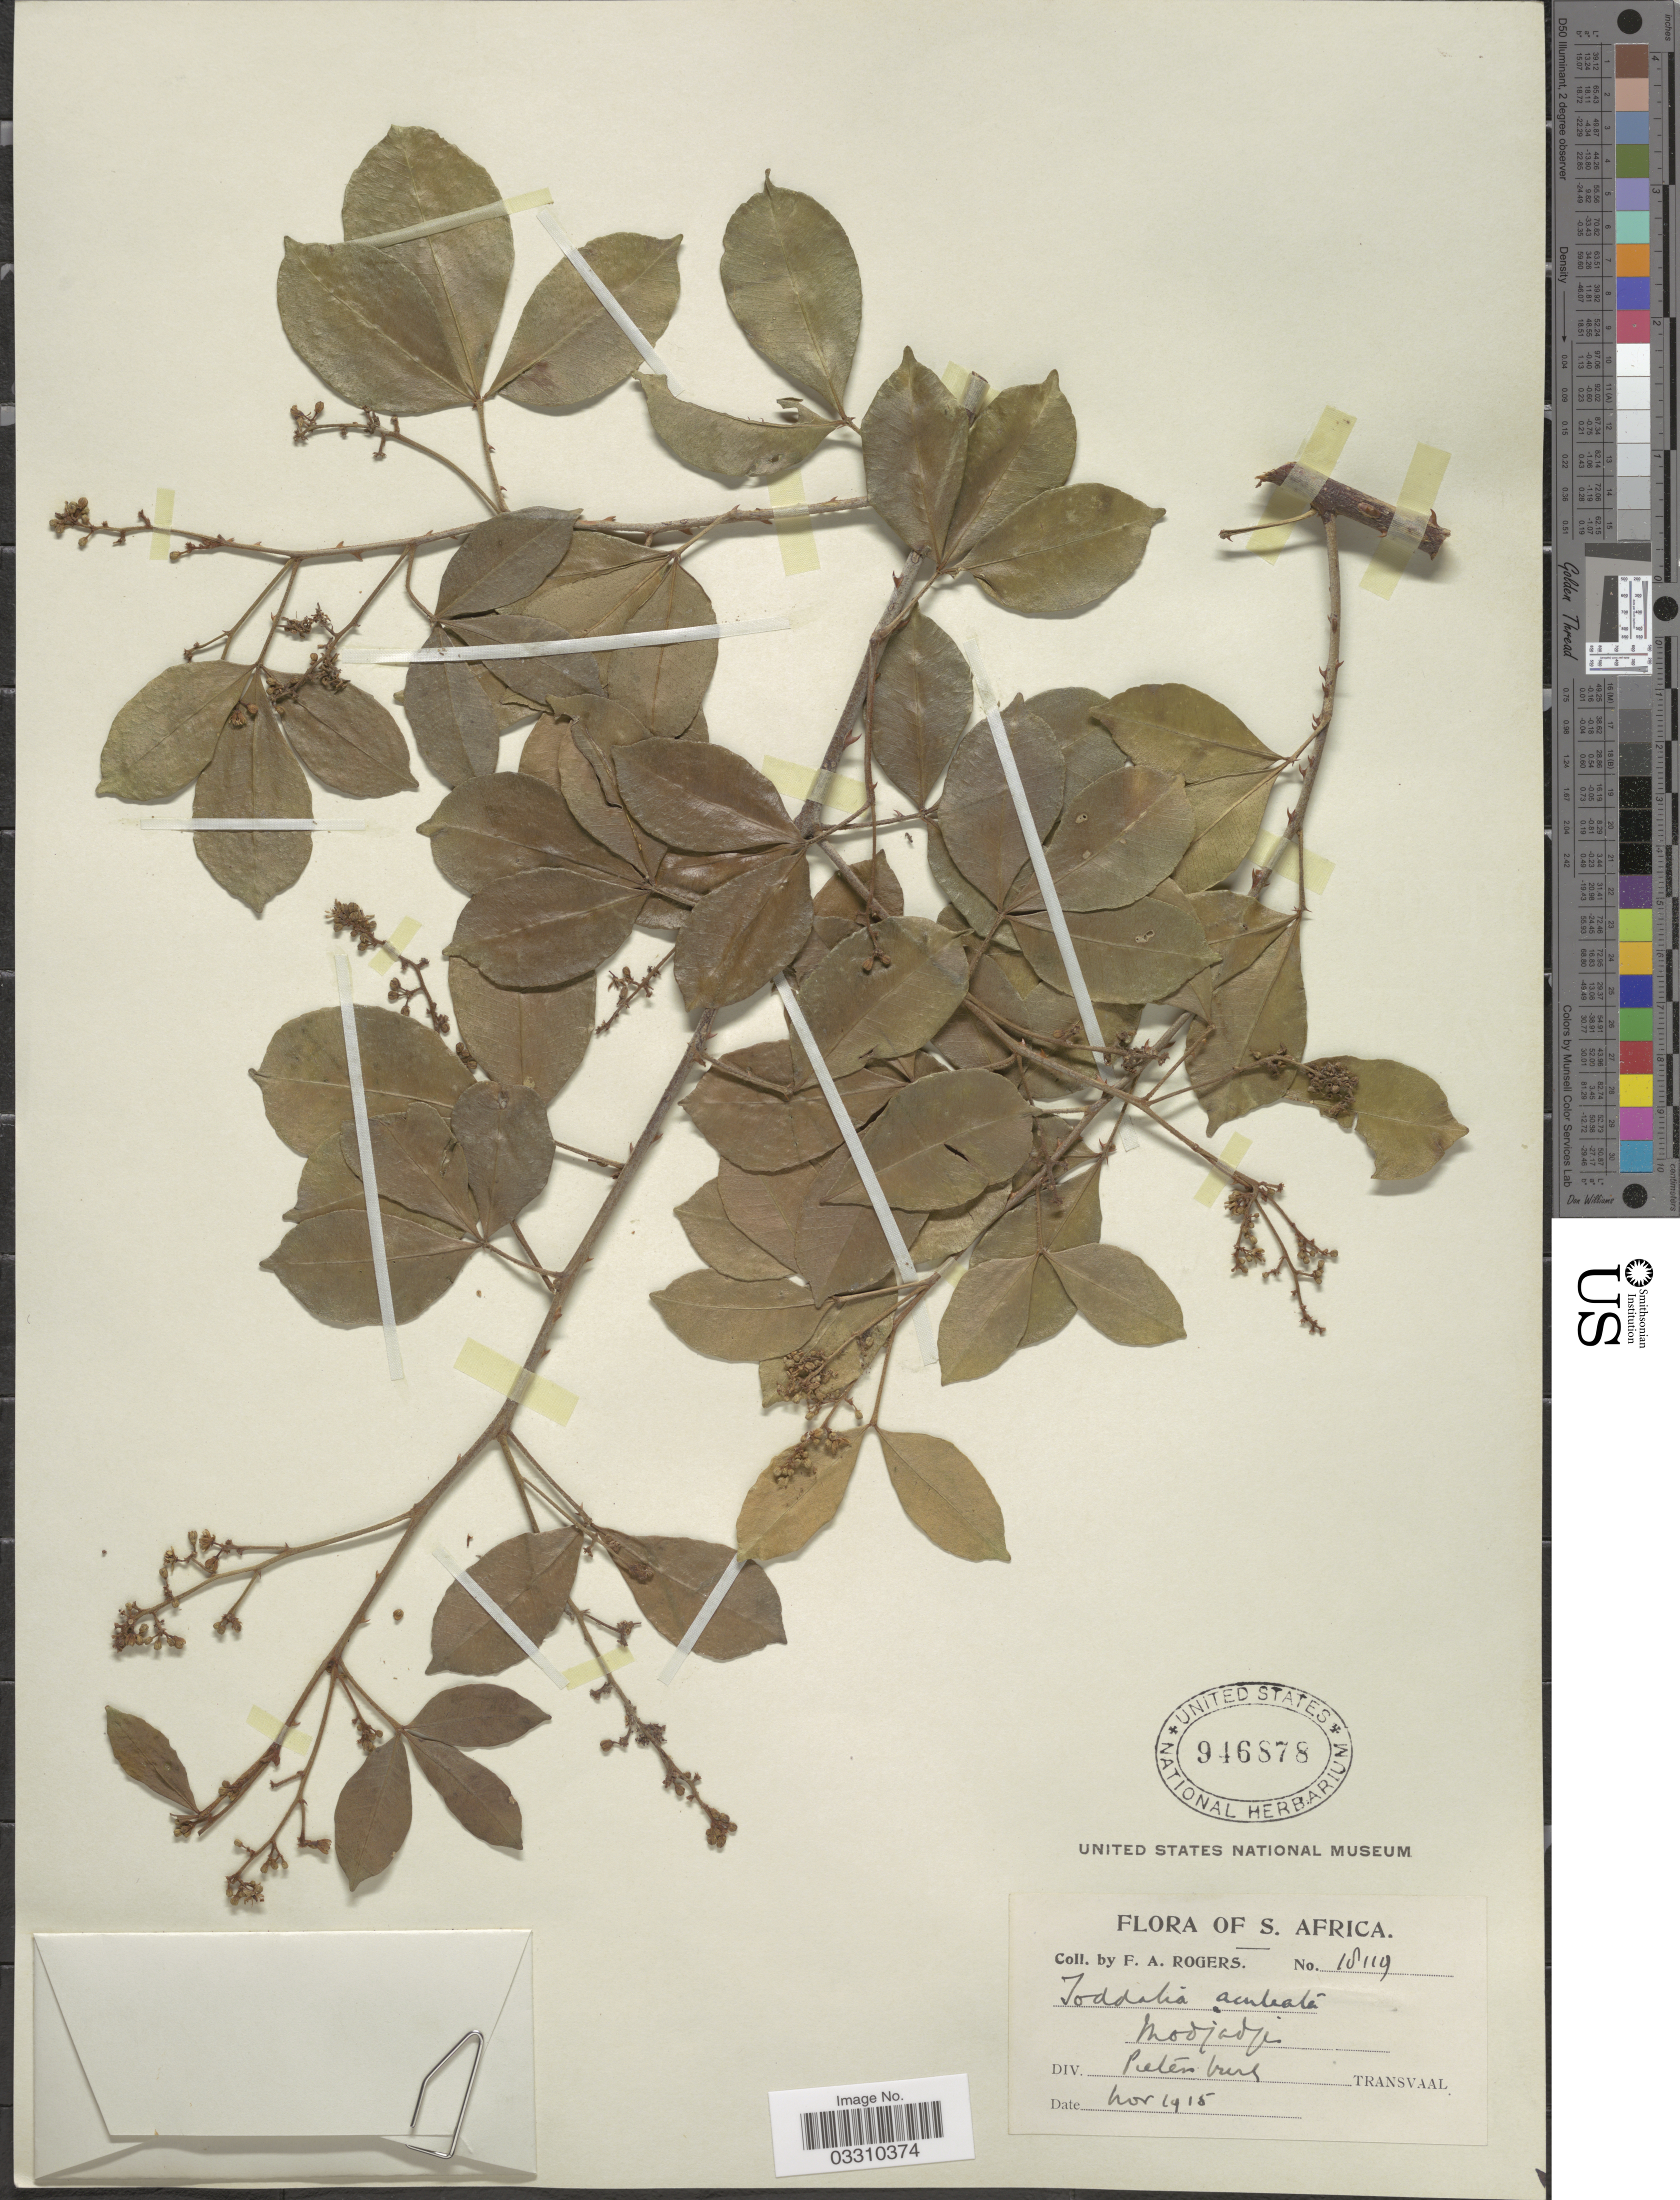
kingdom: Plantae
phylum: Tracheophyta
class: Magnoliopsida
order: Sapindales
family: Rutaceae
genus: Zanthoxylum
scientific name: Zanthoxylum asiaticum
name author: (L.) Appelhans et al.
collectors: F. A. Rogers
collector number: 18119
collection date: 1915-03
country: South Africa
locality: Pietersburg, Transvaal.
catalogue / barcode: US 946878